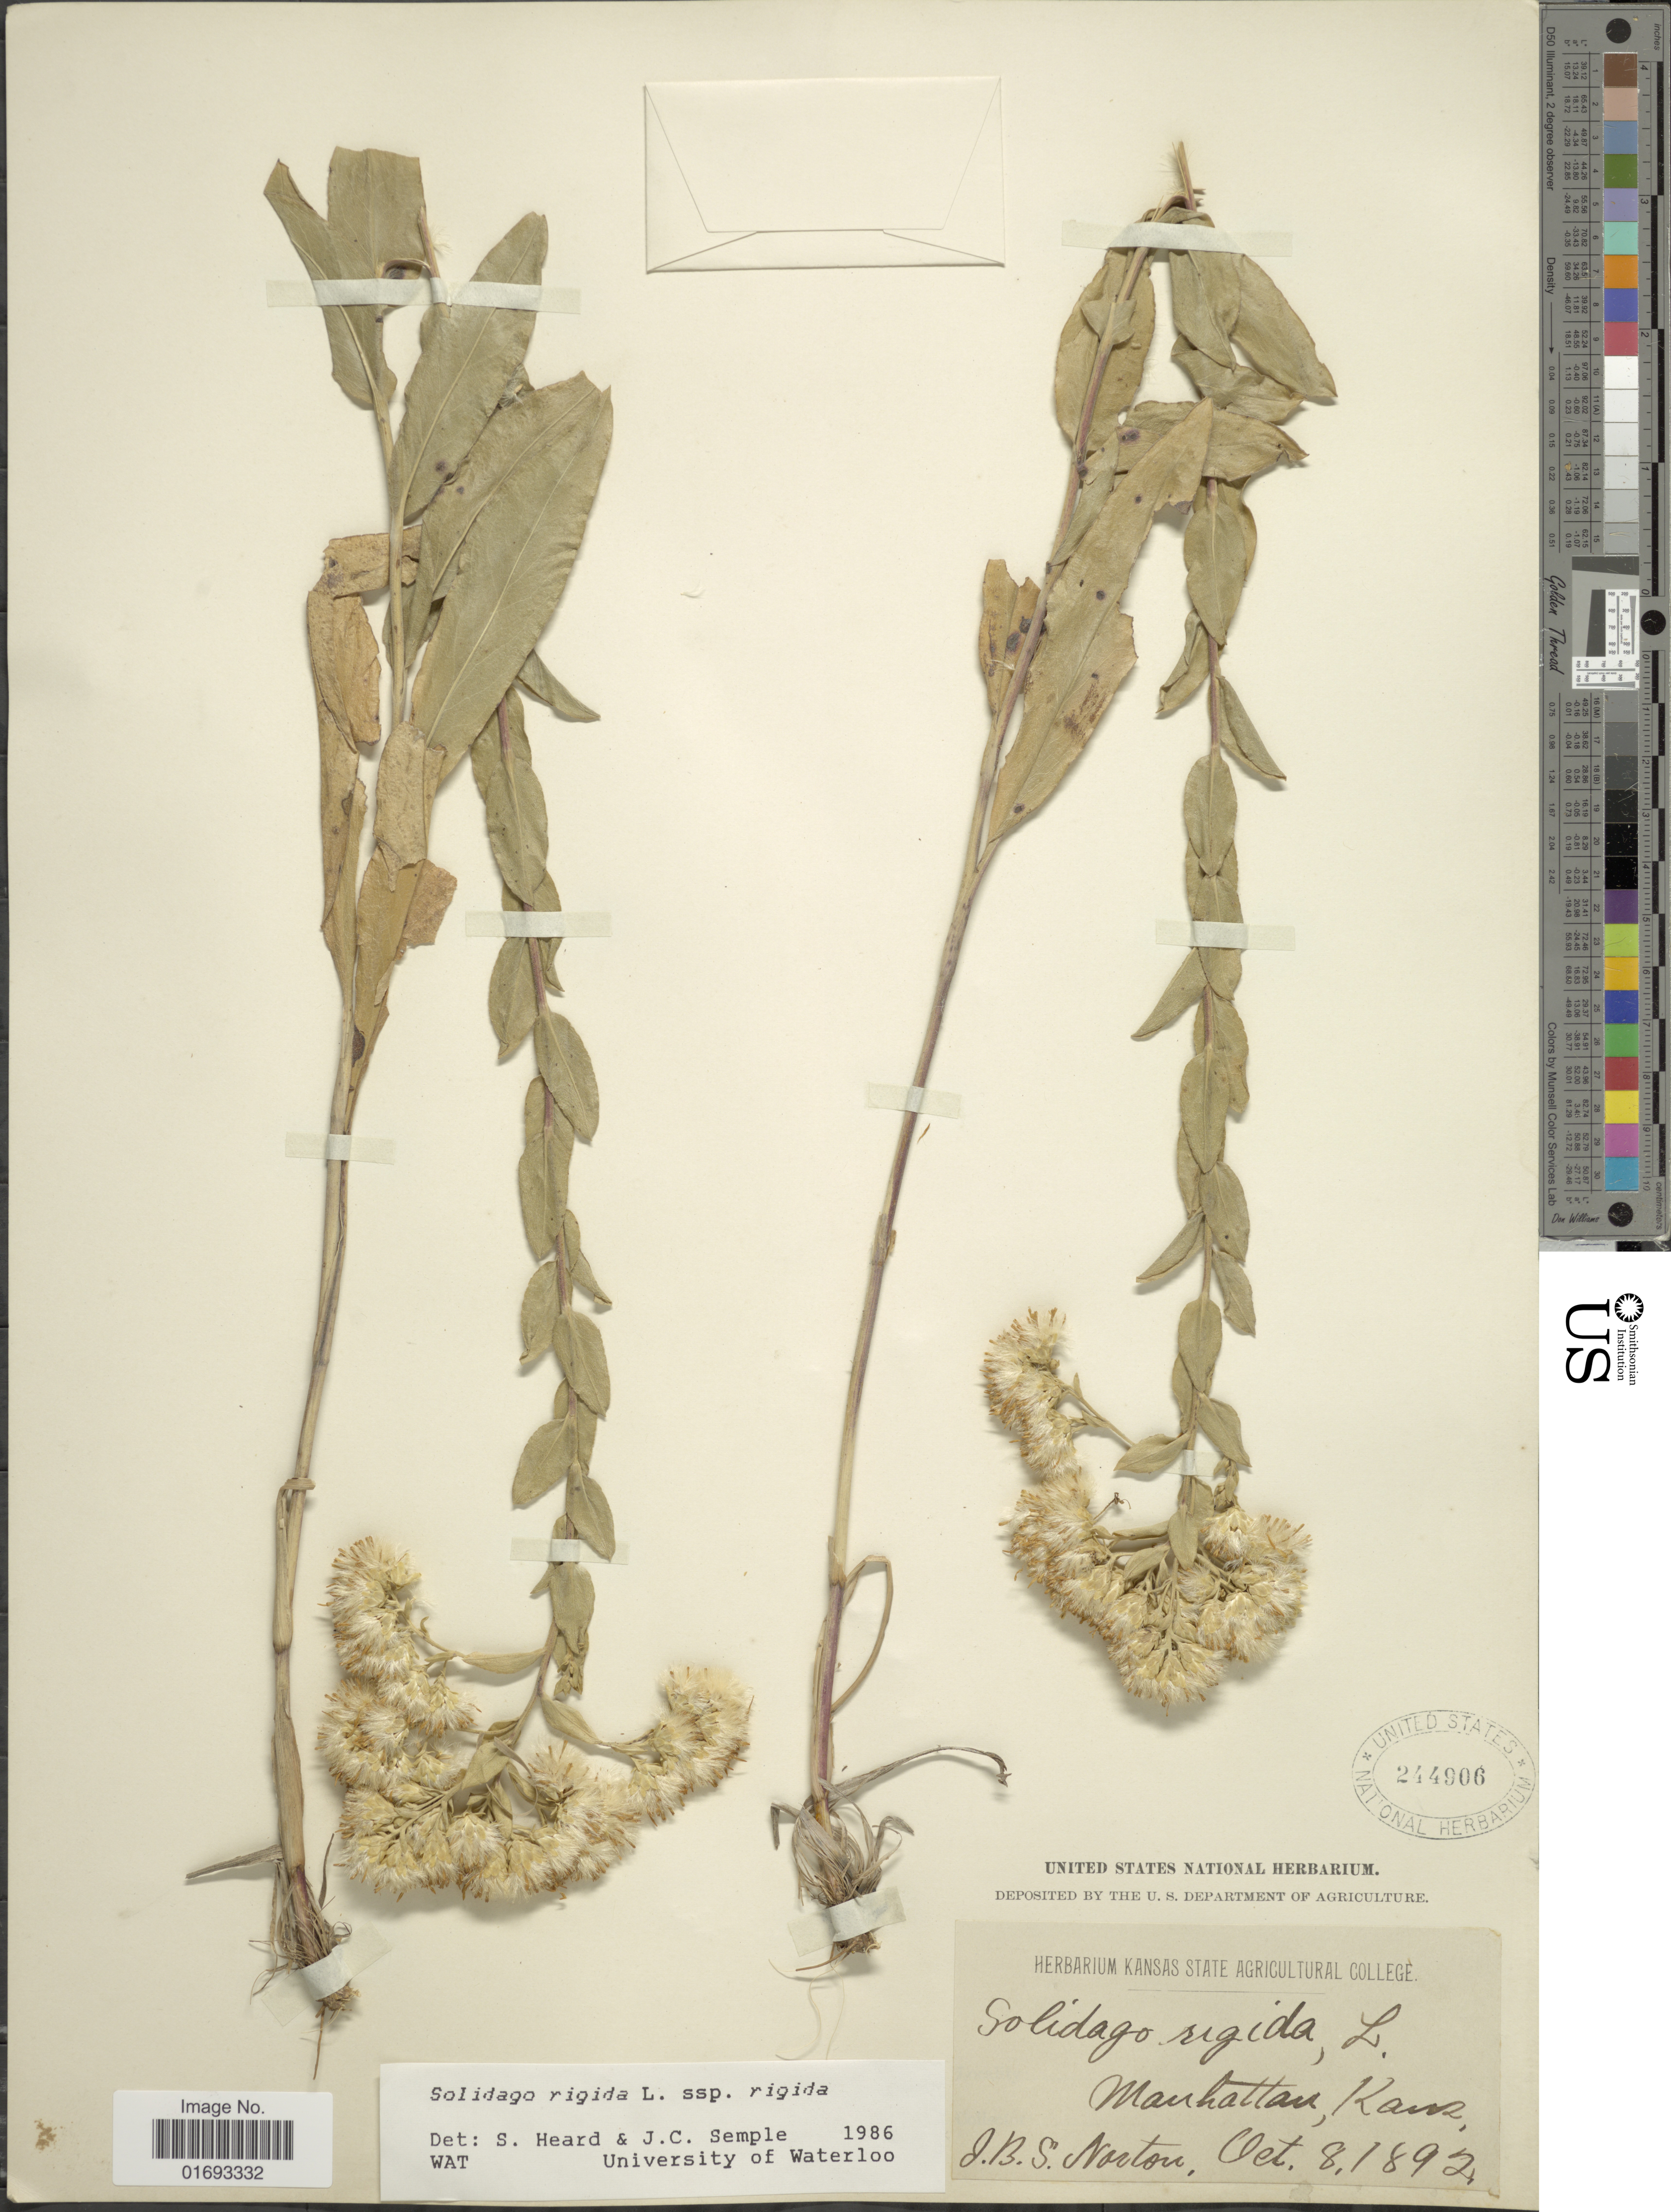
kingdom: Plantae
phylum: Tracheophyta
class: Magnoliopsida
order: Asterales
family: Asteraceae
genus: Oligoneuron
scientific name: Oligoneuron rigidum var. rigidum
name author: (L.) Small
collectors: J. B. S. Norton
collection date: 1892-10-08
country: United States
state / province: Kansas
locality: Manhattan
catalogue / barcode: US 244906